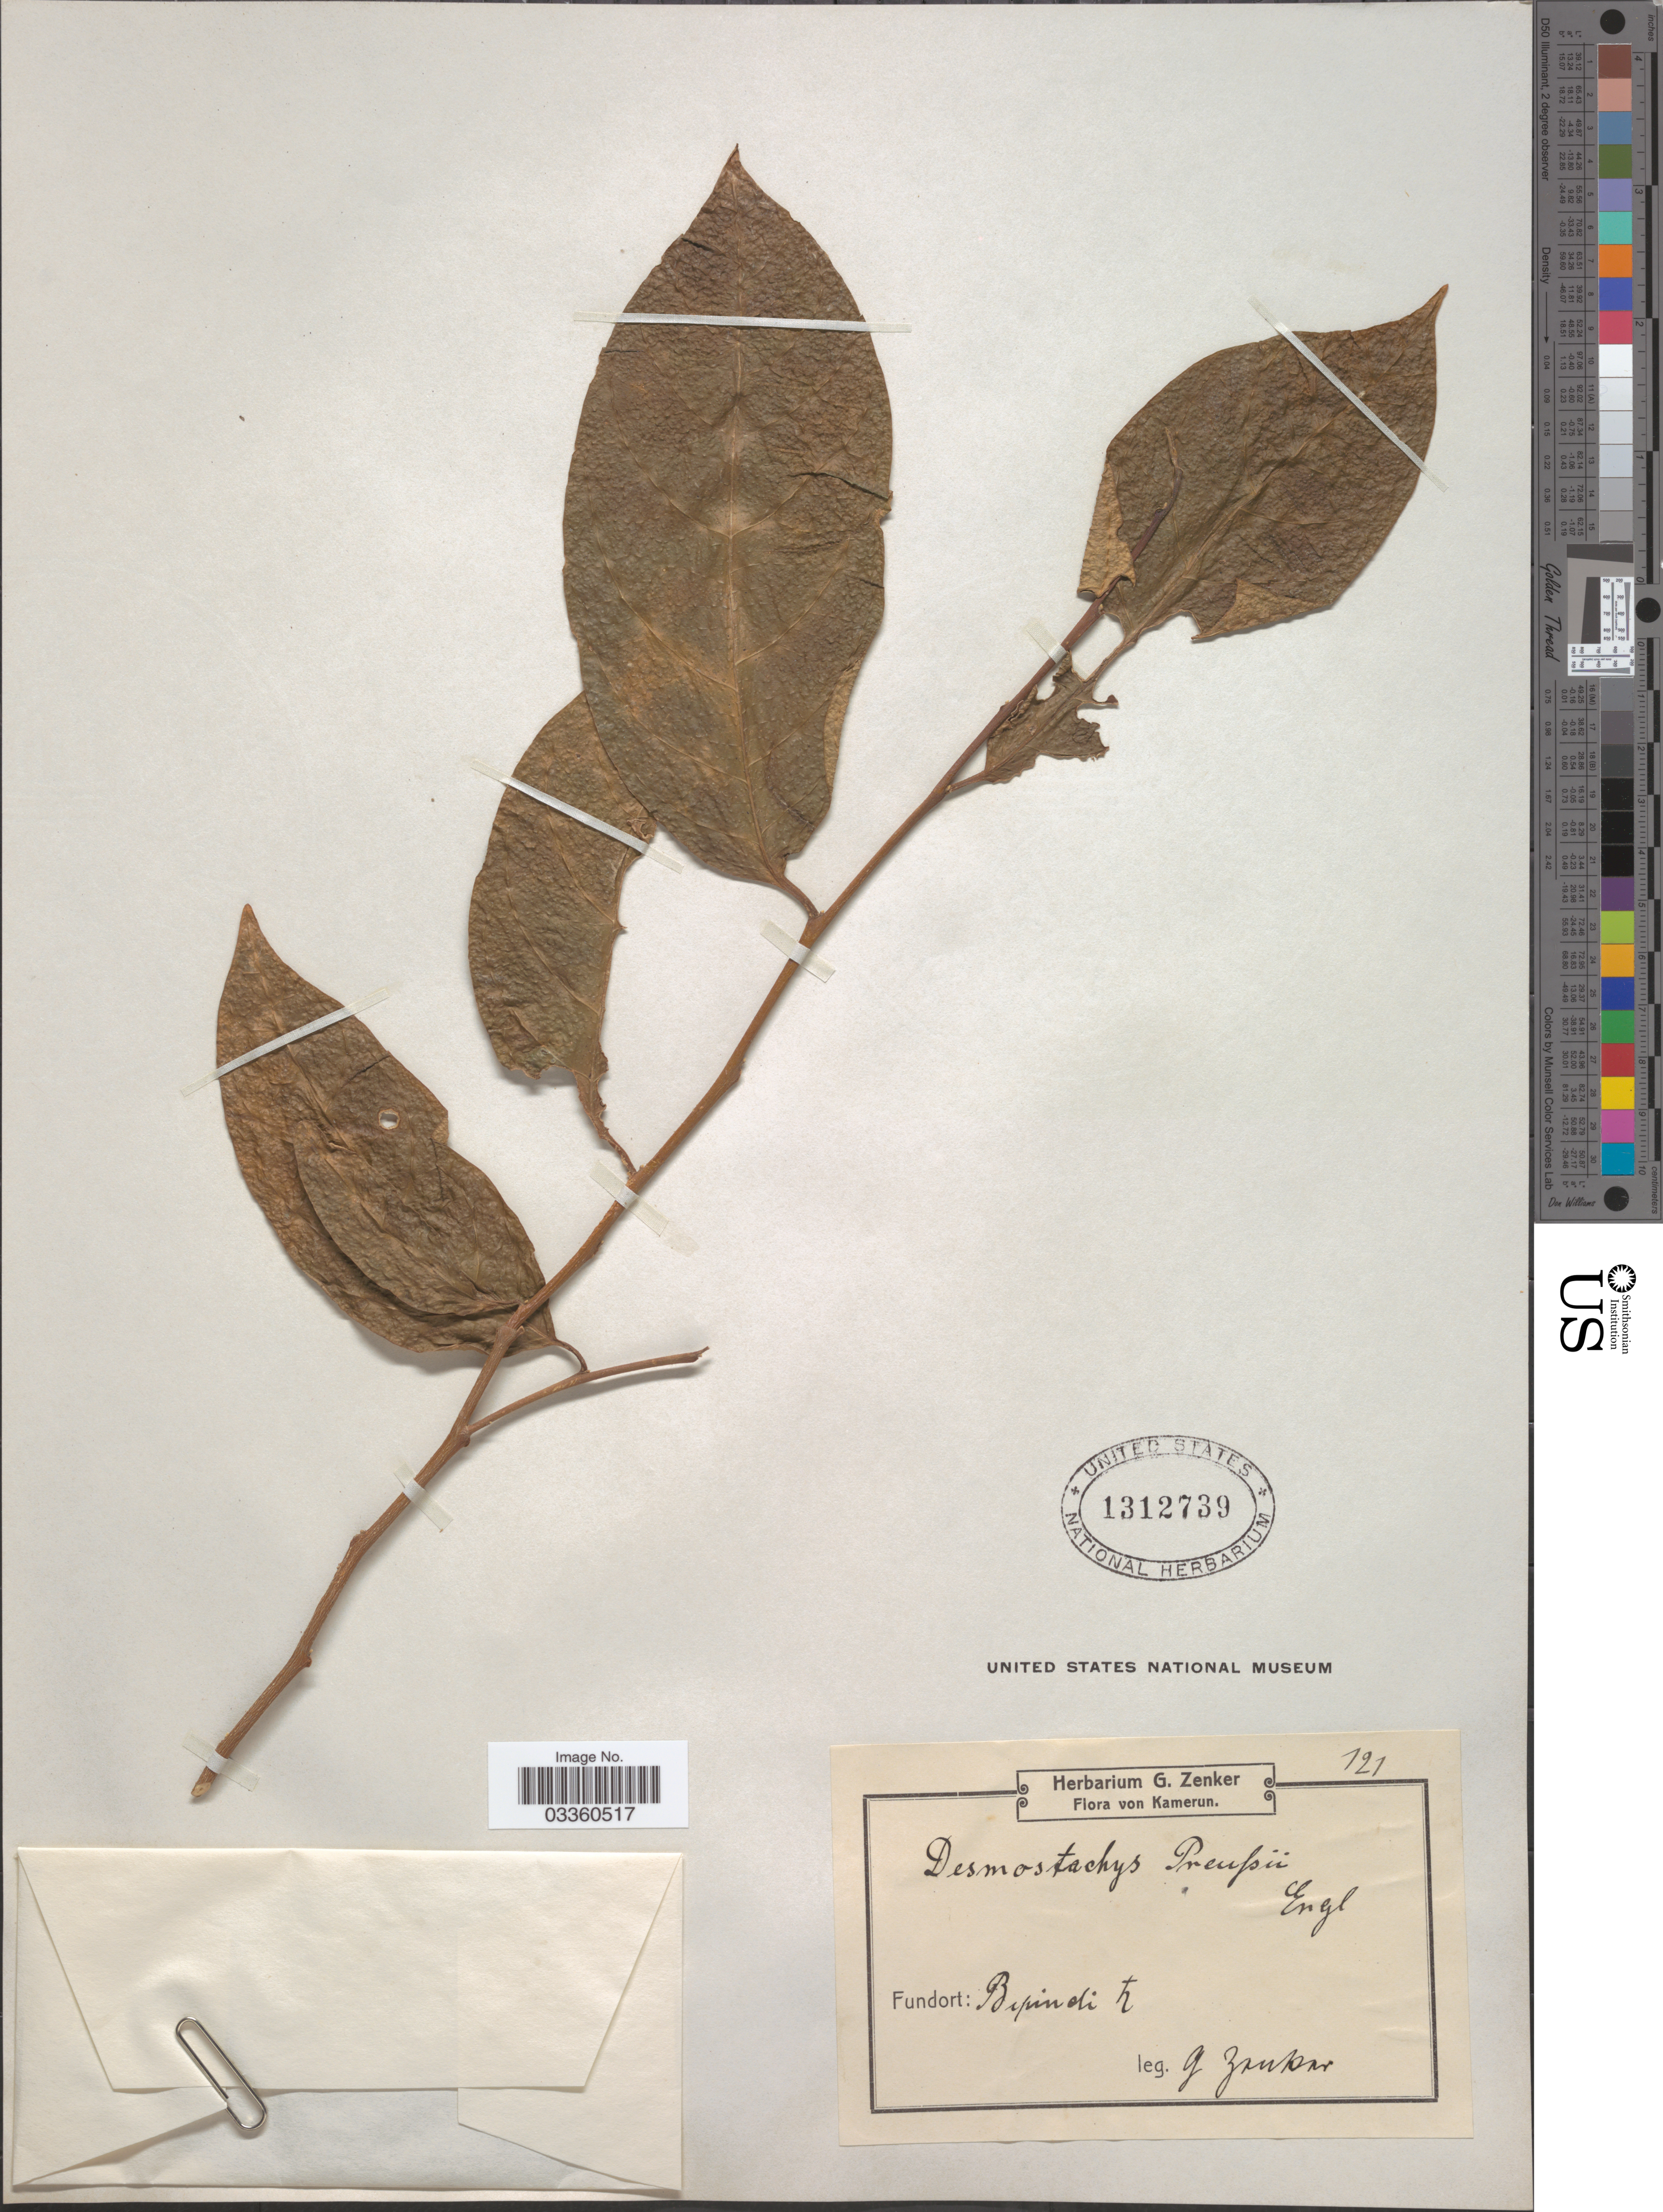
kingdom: Plantae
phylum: Tracheophyta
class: Magnoliopsida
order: Icacinales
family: Icacinaceae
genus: Vadensea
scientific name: Vadensea tenuifolia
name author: (Oliv.) Jongkind & O. Lachenaud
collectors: G. A. Zenker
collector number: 721*?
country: Cameroon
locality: Kamerun, Bipindi.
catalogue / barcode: US 1312739